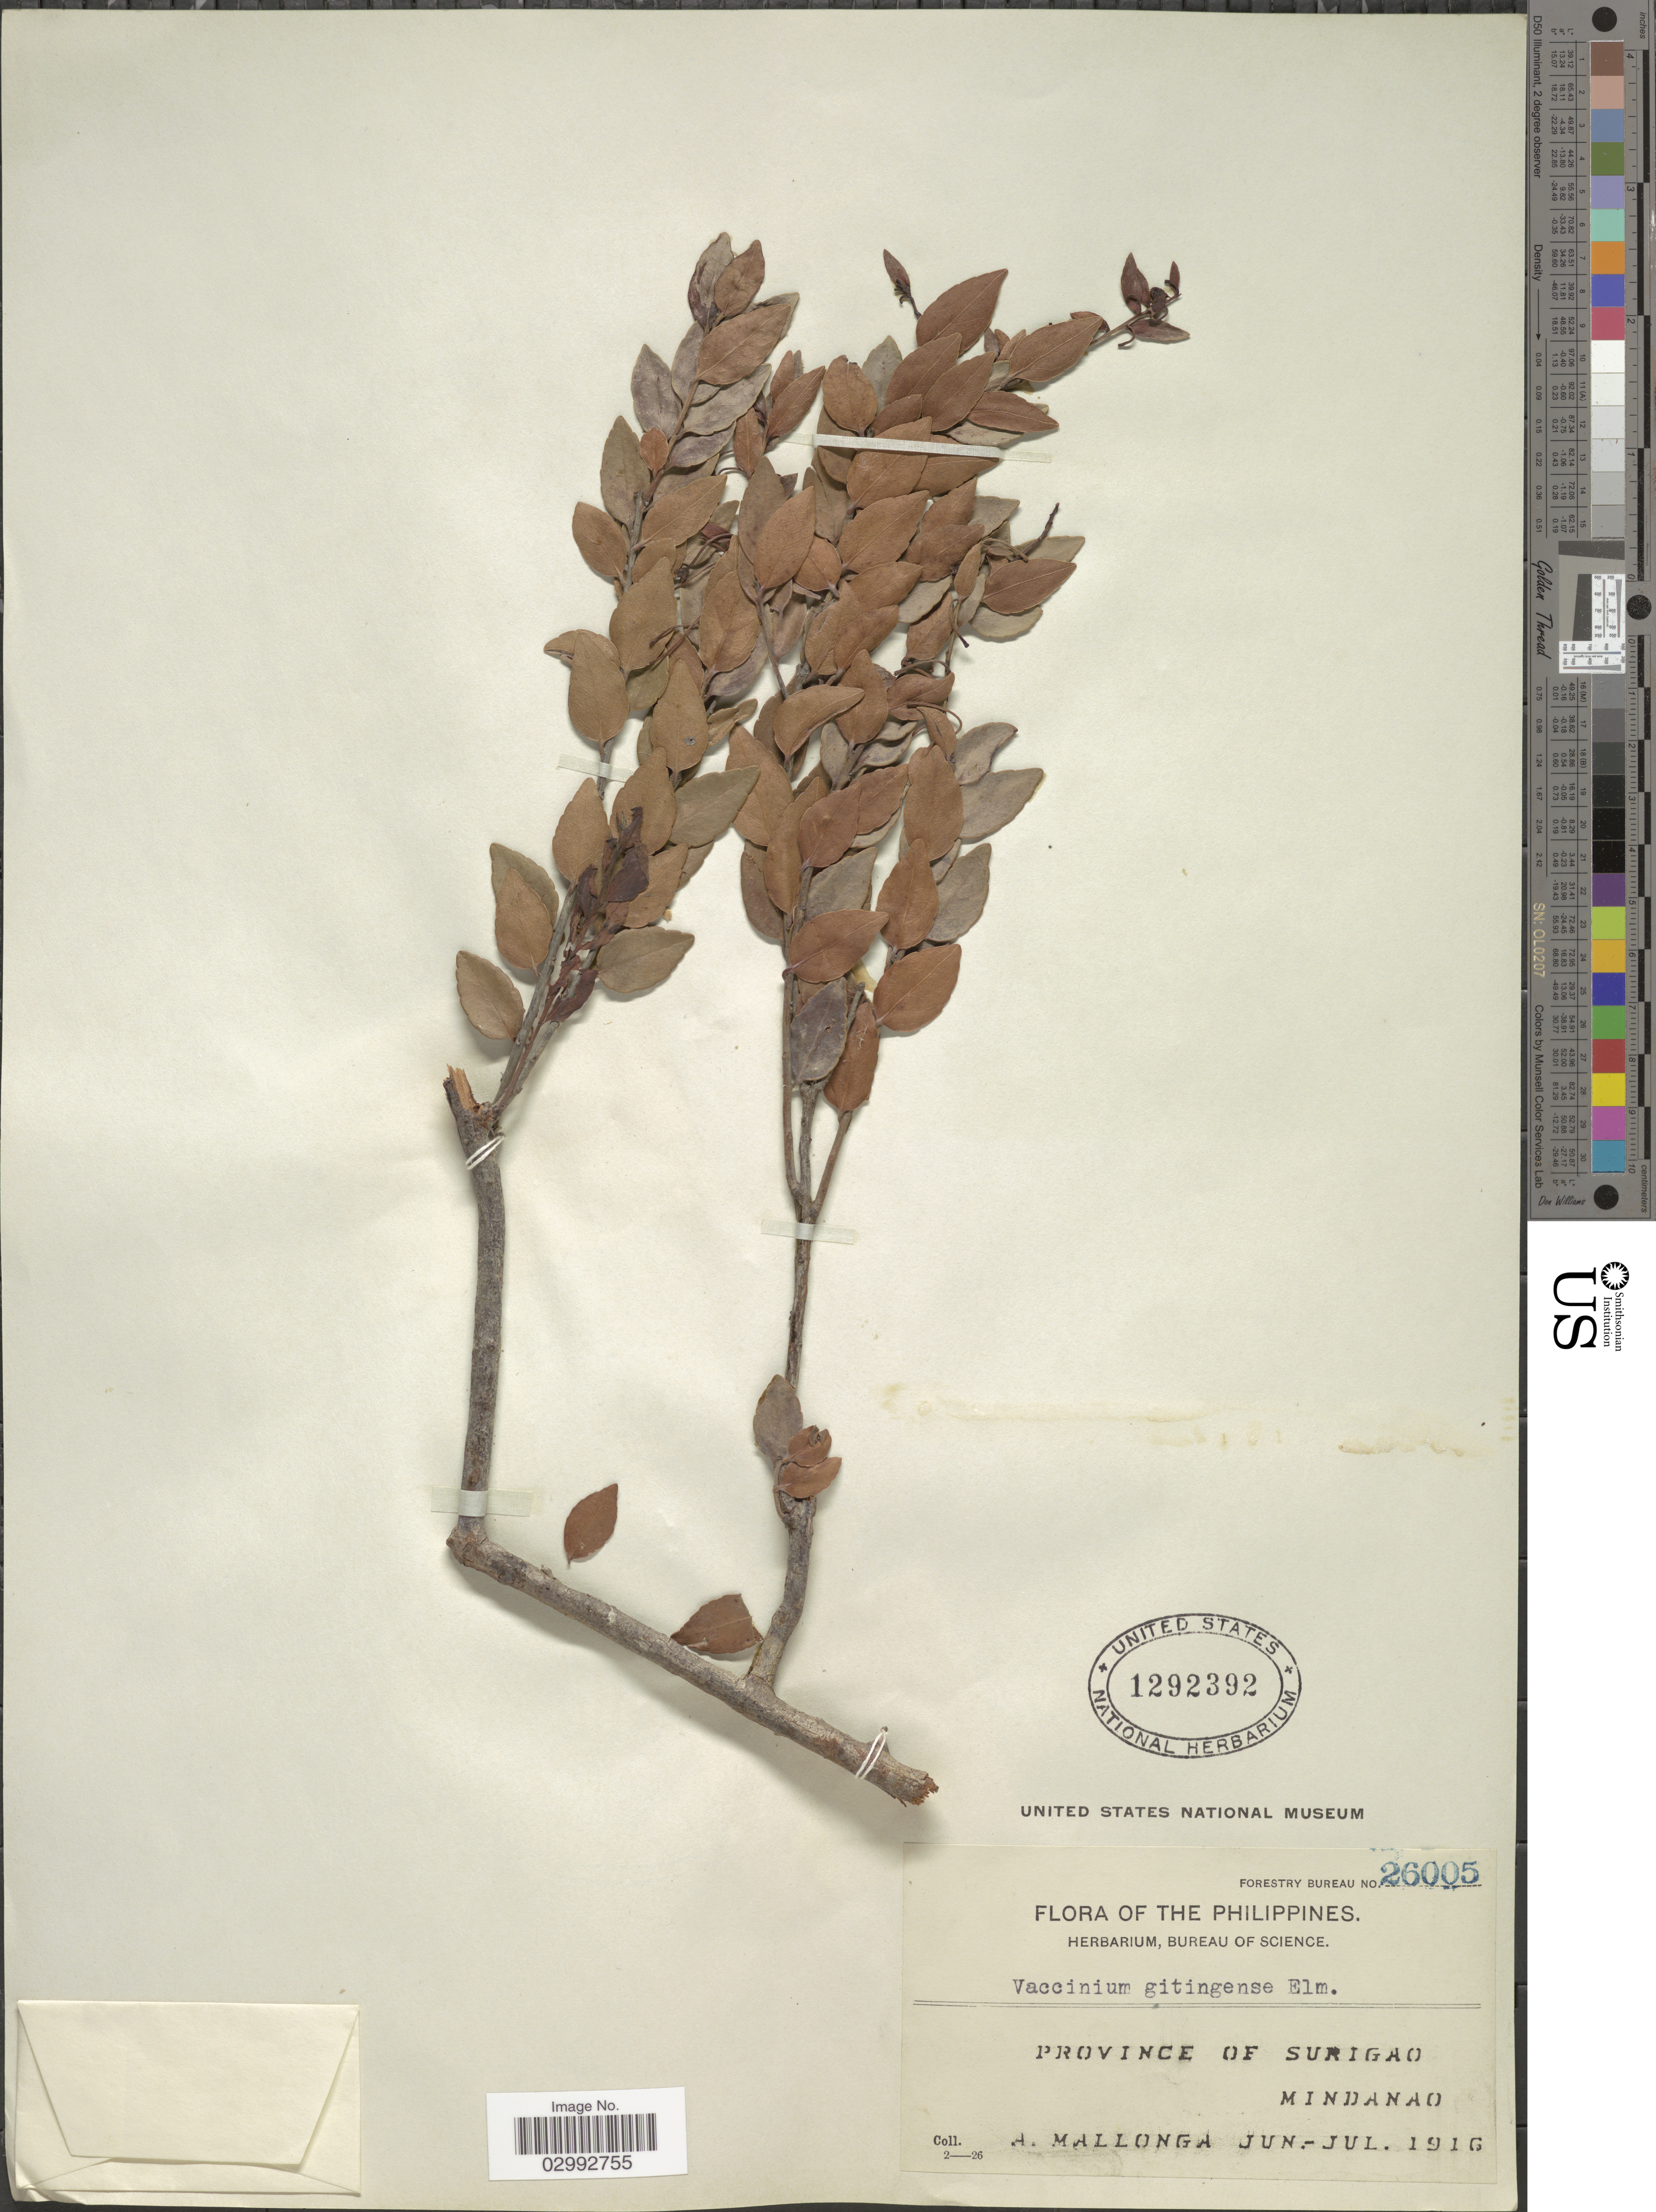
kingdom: Plantae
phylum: Tracheophyta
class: Magnoliopsida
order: Ericales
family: Ericaceae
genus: Vaccinium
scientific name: Vaccinium gitingense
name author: Elmer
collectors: A. Mallonga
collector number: Forestry Bureau 26005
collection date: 1916-06/1916-07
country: Philippines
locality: Province of Surigao, Mindanao.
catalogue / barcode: US 1292392